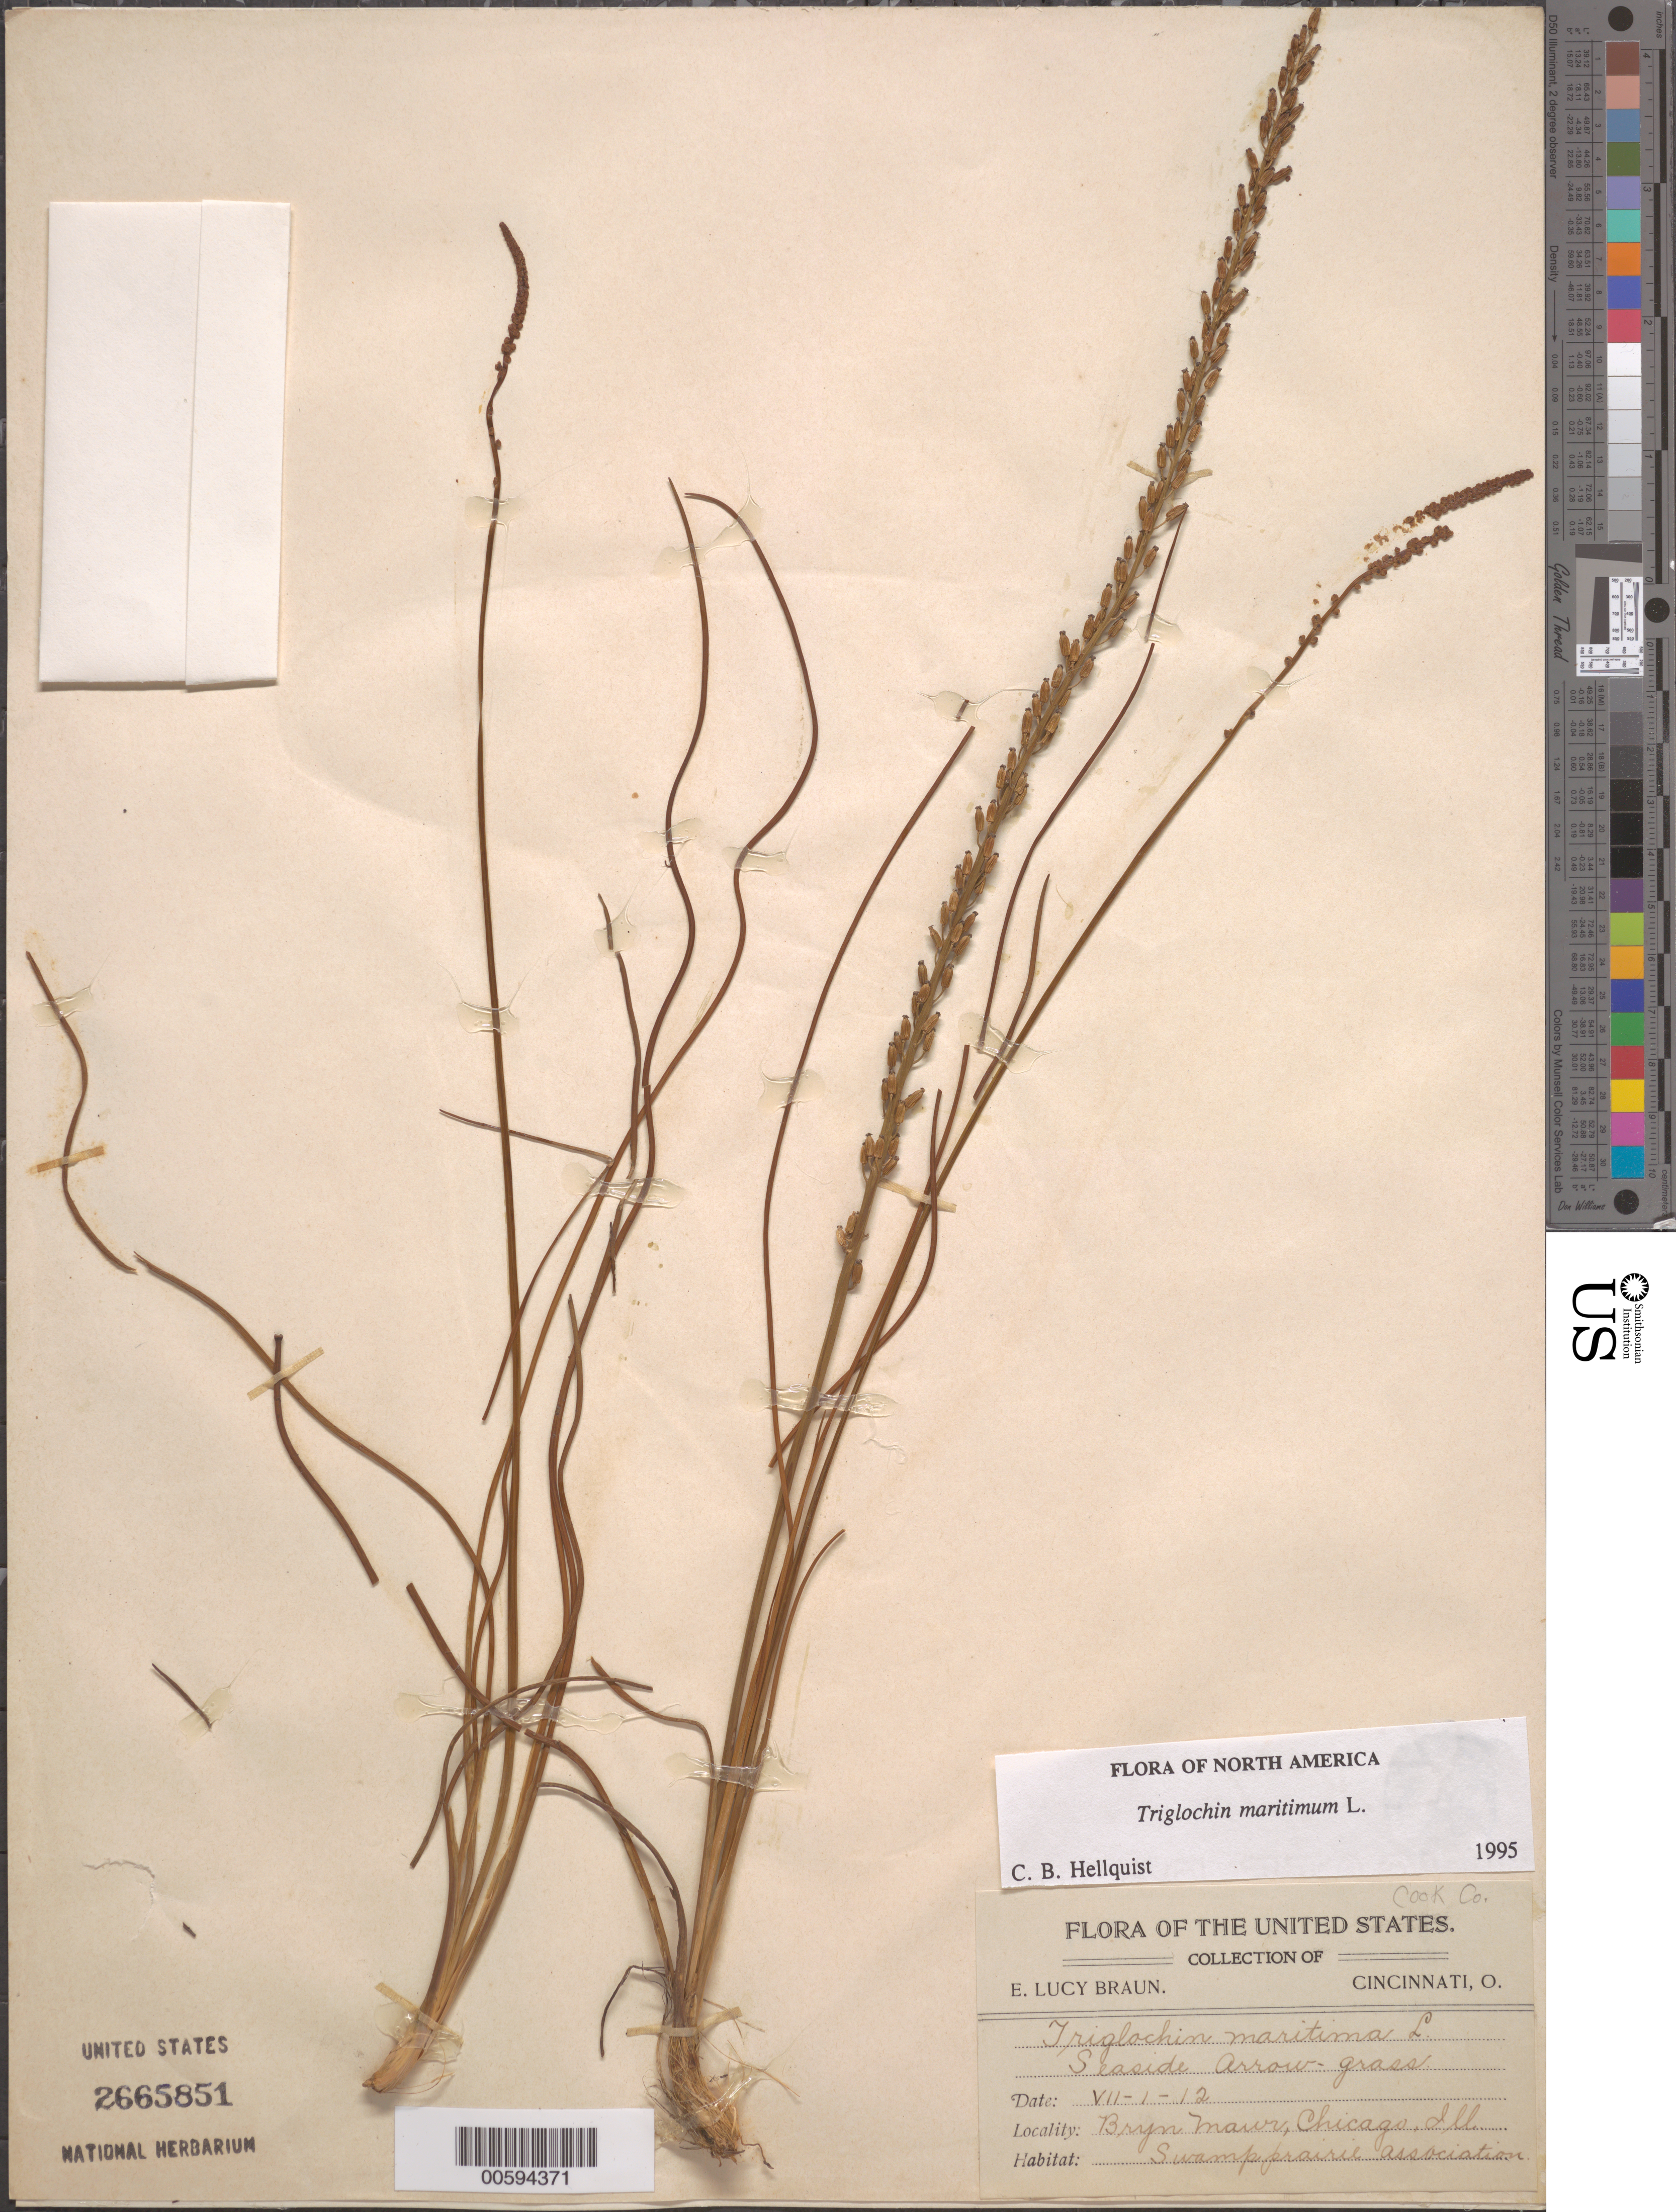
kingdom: Plantae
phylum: Tracheophyta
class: Liliopsida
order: Alismatales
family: Juncaginaceae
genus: Triglochin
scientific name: Triglochin maritima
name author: L.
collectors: E. L. Braun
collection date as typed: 01 Jul 1912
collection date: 1912-07-01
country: United States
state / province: Illinois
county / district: Cook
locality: Bryn Maur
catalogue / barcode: US 2665851